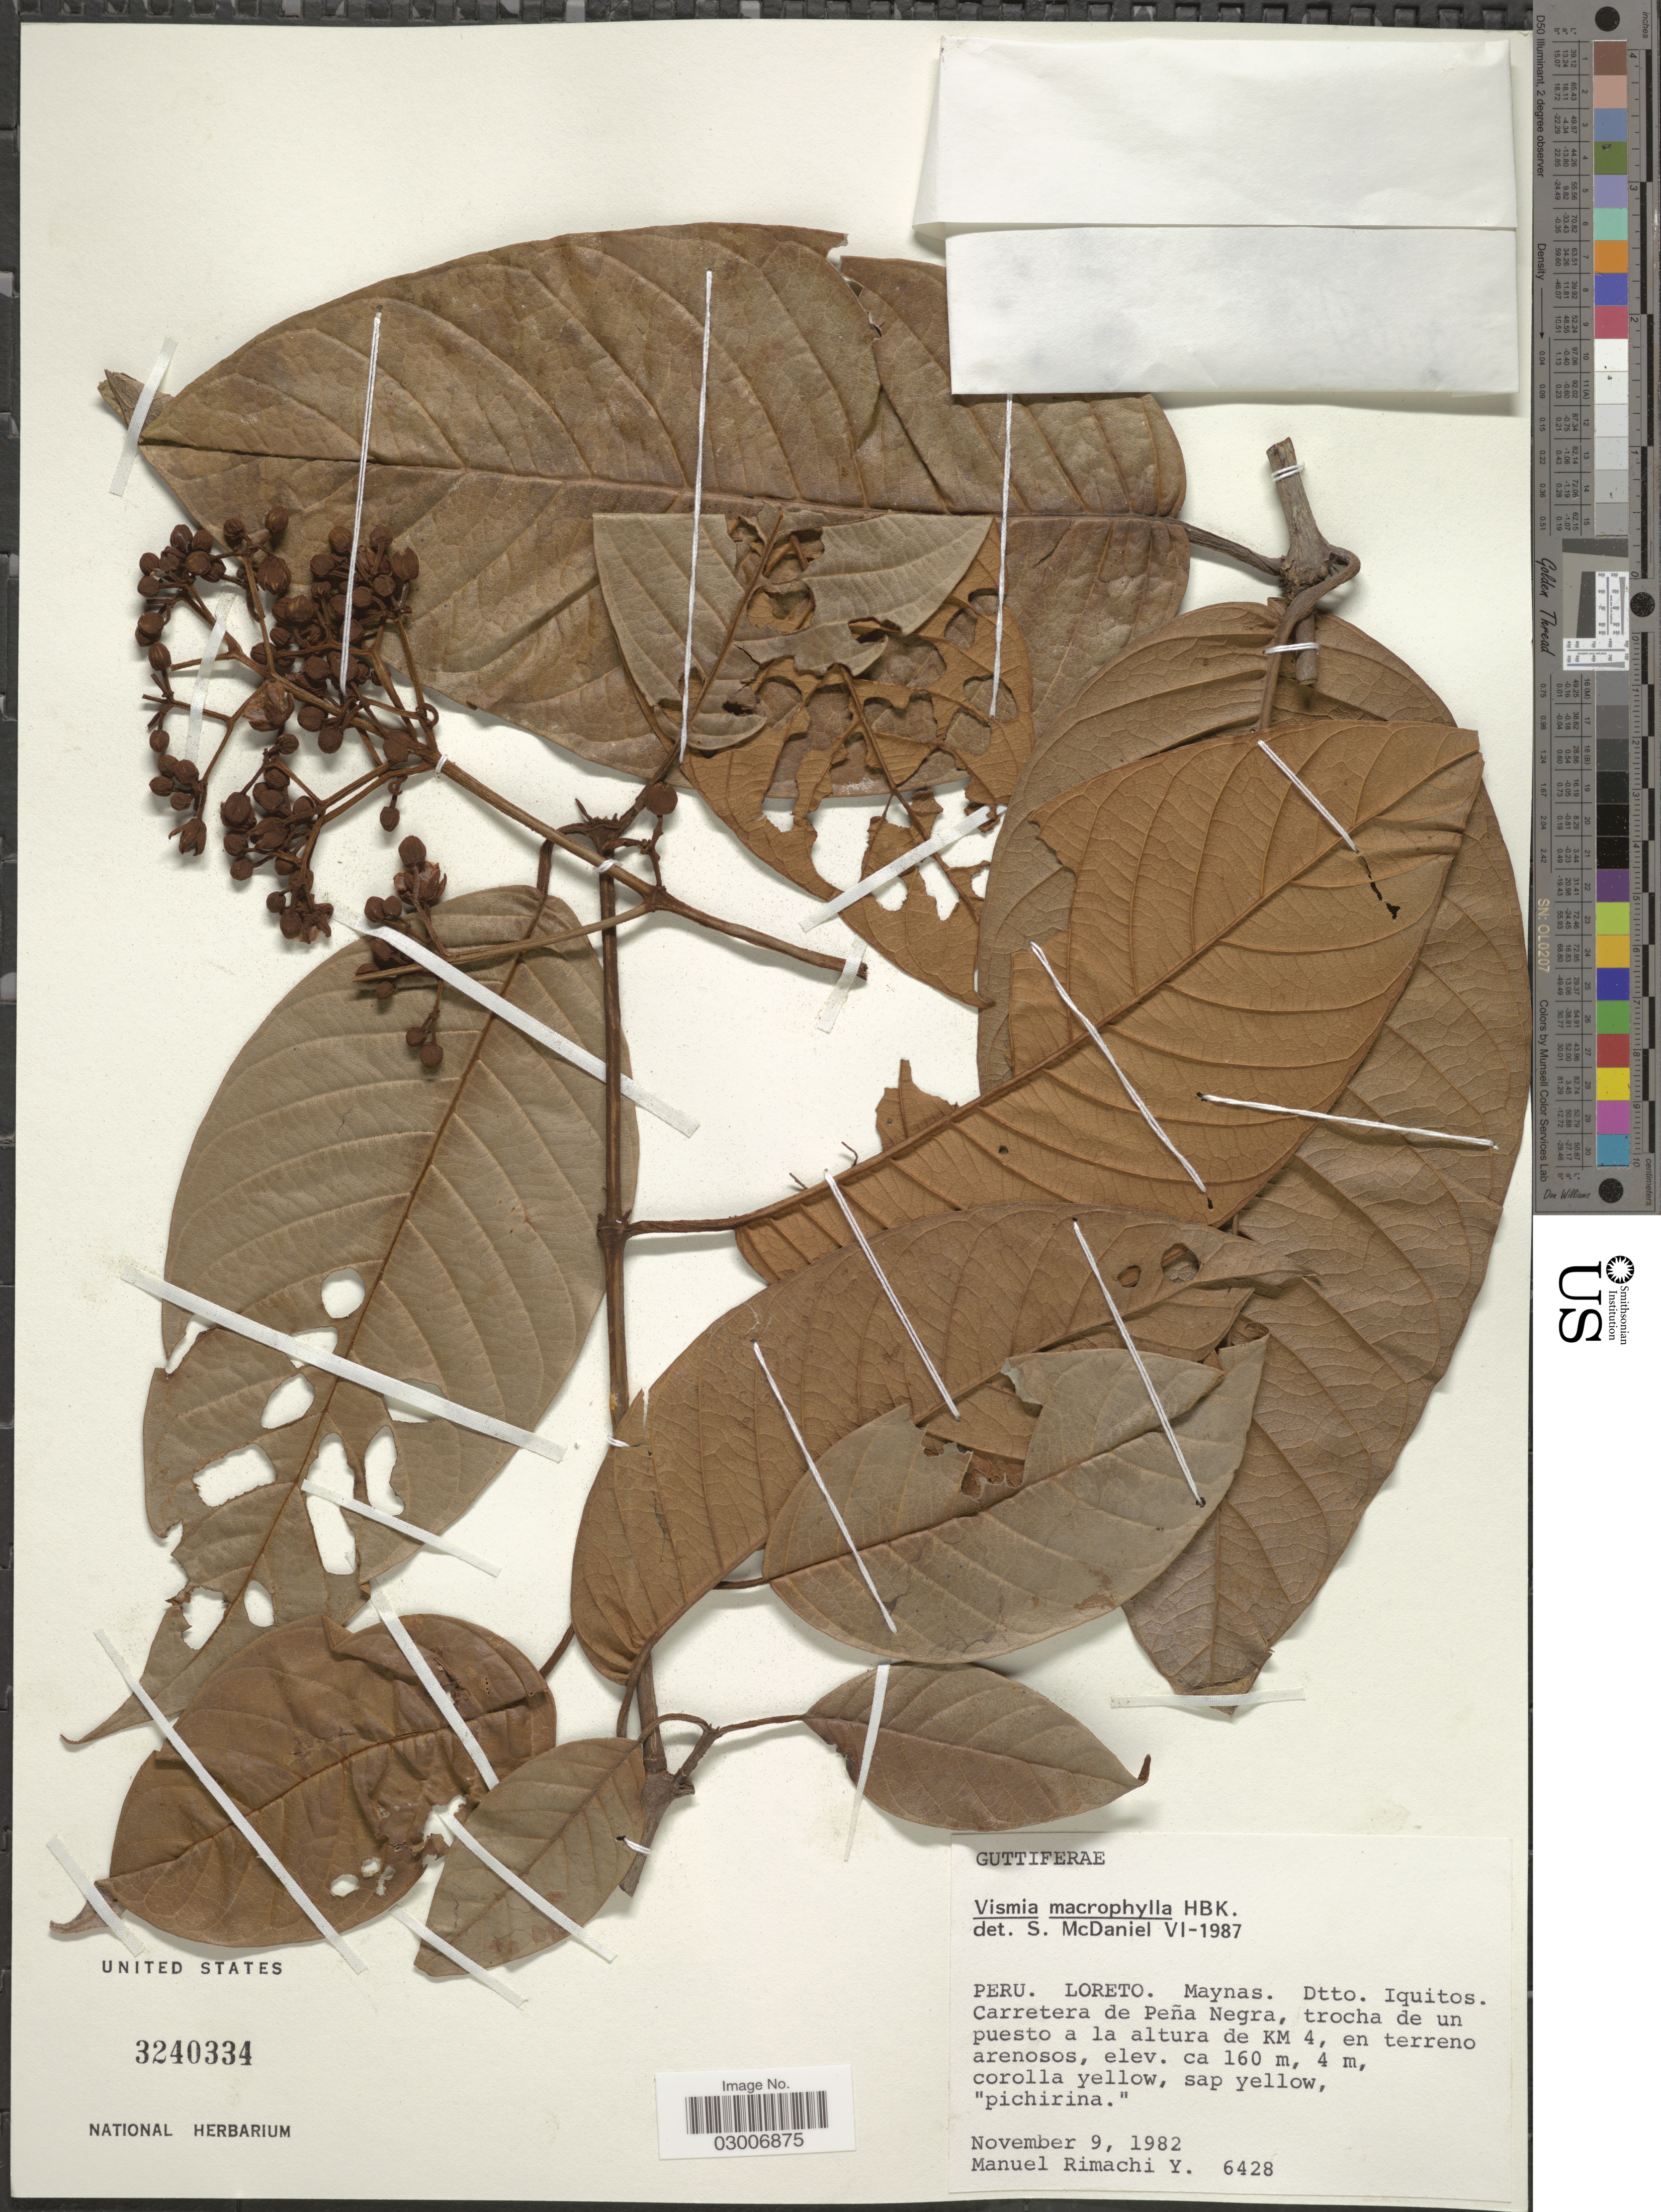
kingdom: Plantae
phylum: Tracheophyta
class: Magnoliopsida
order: Malpighiales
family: Hypericaceae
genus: Vismia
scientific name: Vismia macrophylla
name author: Kunth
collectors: M. Rimachi Y.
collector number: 6428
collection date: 1982-11-09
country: Peru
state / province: Loreto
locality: Loreto. Maynas. Dtto. Iquitos. Carretera de Peña Negra, trocha de un puesto a la altura de KM 4, en terreno arenosos.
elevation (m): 160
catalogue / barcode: US 3240334